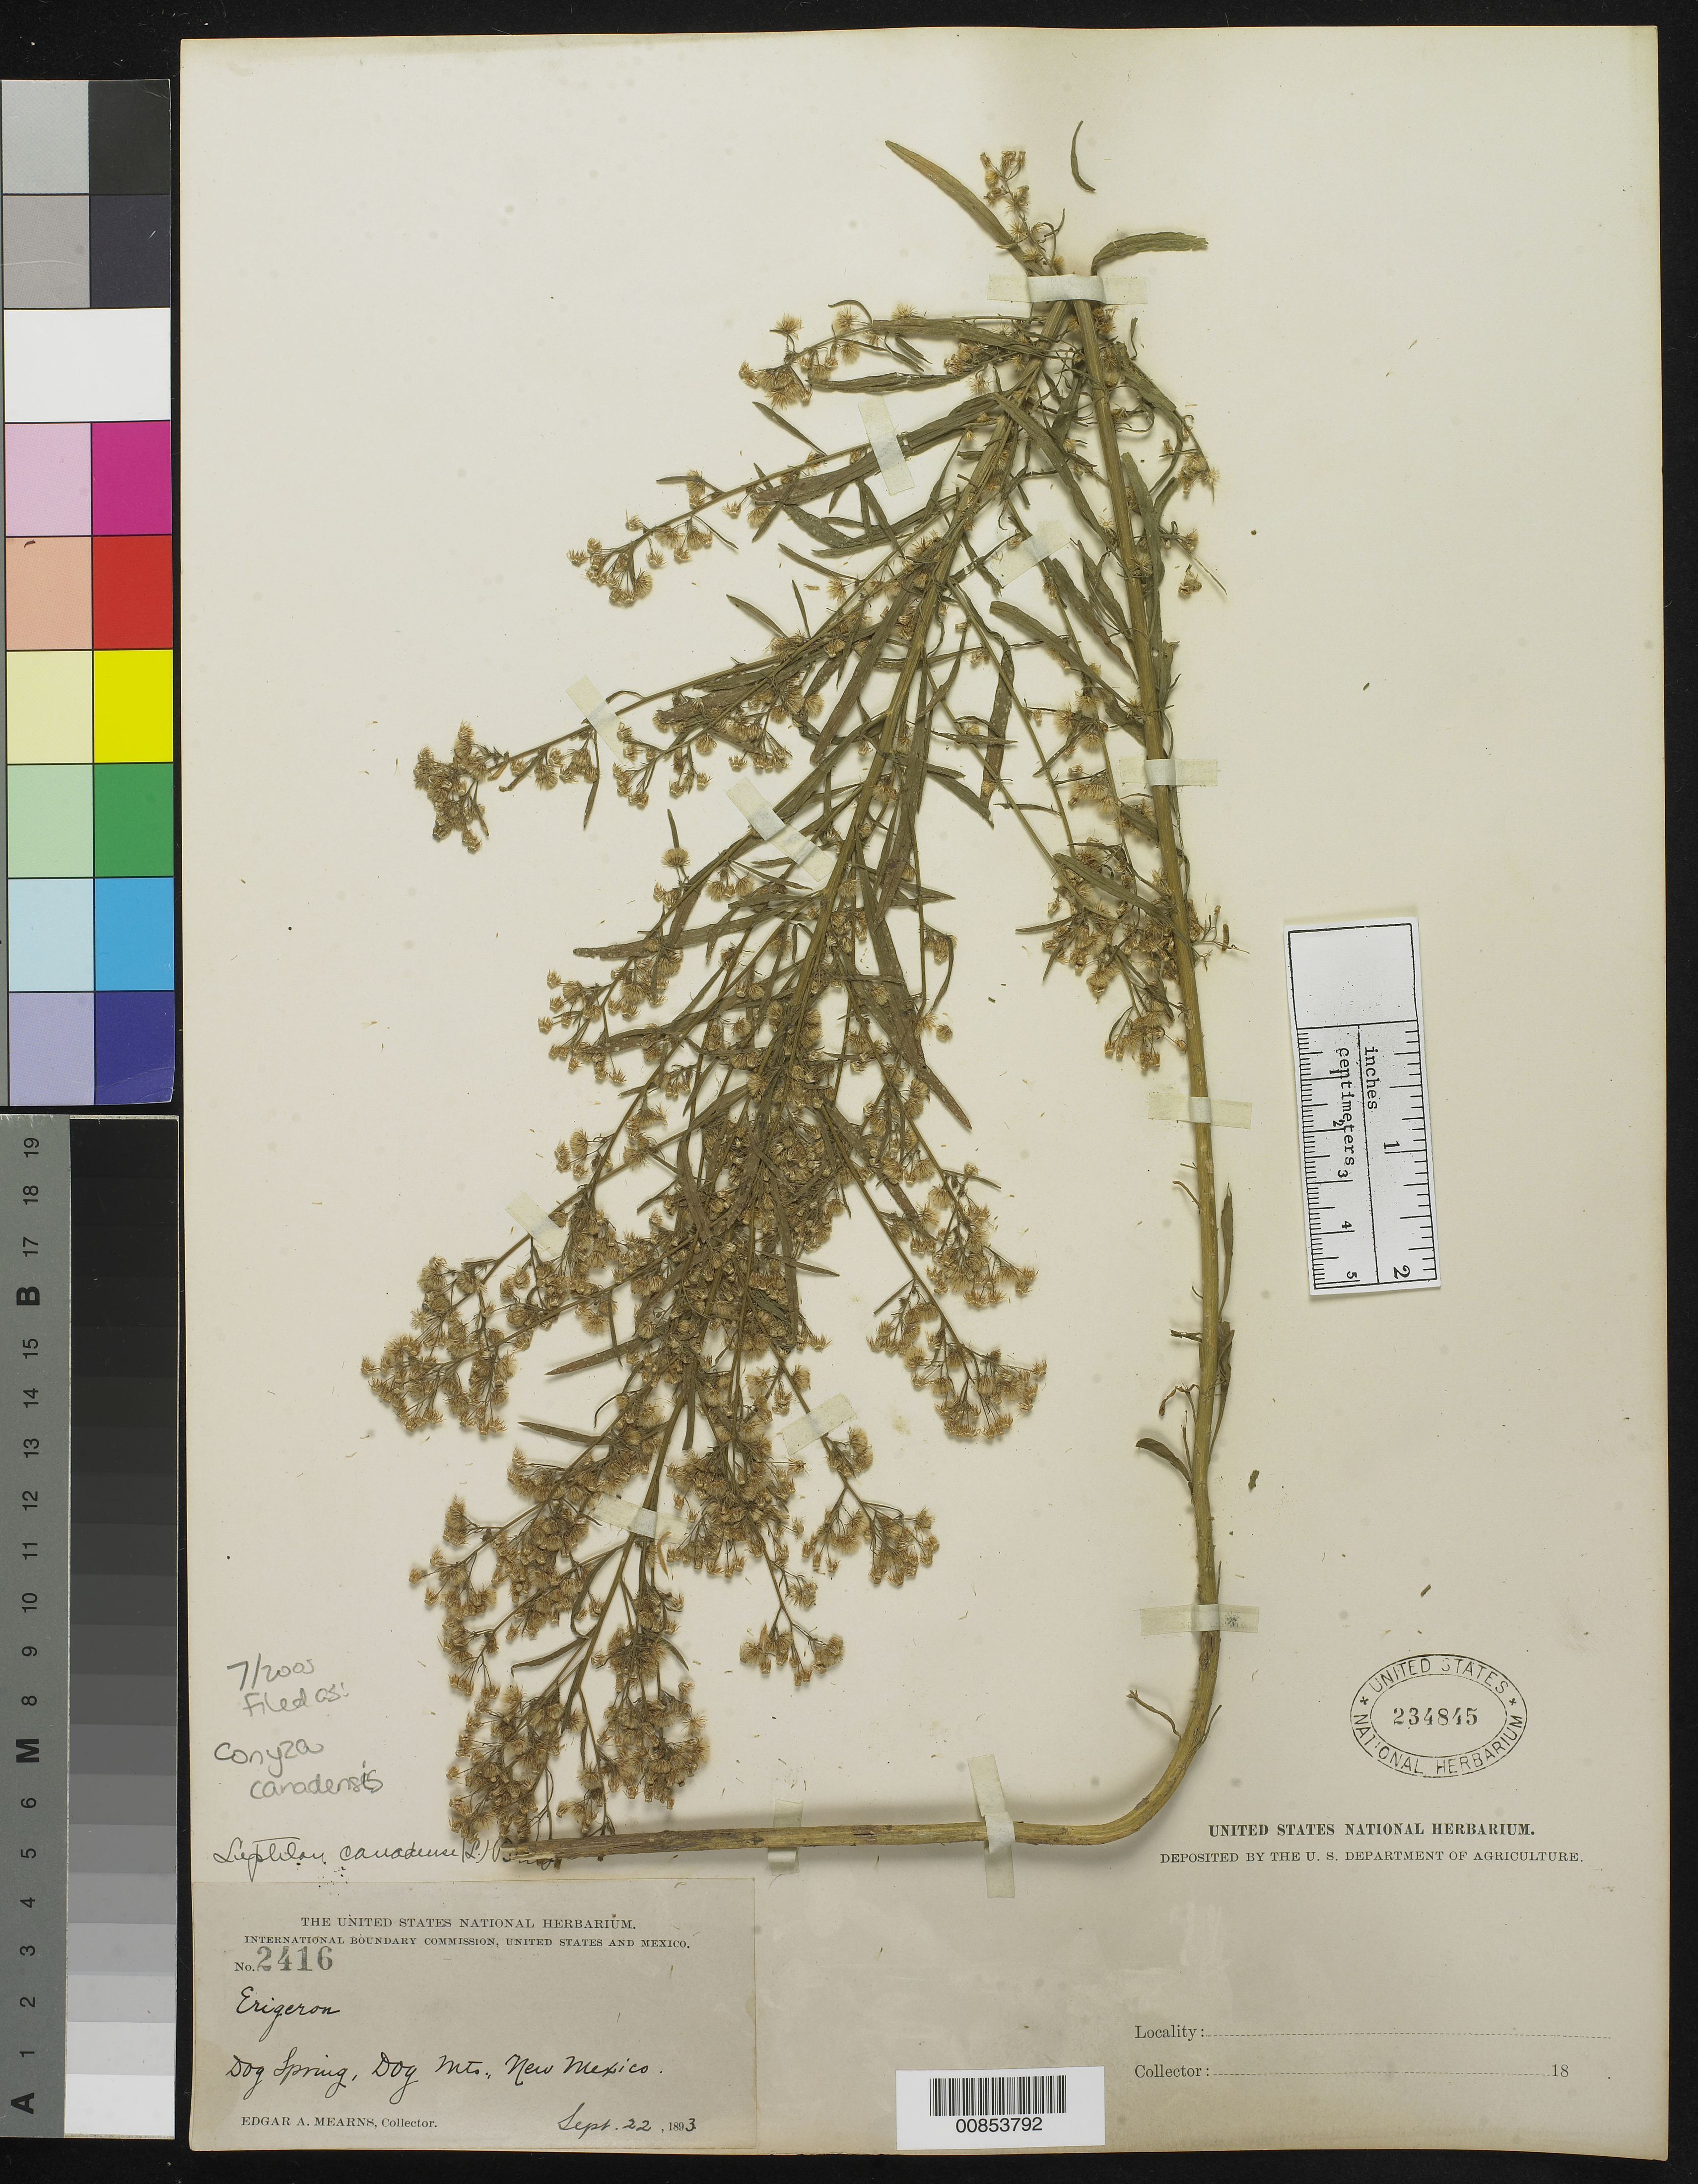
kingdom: Plantae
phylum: Tracheophyta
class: Magnoliopsida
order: Asterales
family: Asteraceae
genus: Conyza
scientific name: Conyza canadensis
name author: (L.) Cronq.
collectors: E. A. Mearns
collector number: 2416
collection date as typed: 22 Sep 1893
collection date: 1893-09-22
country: United States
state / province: New Mexico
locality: Dog Spring, Dog Mts., New Mexico.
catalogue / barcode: US 234845